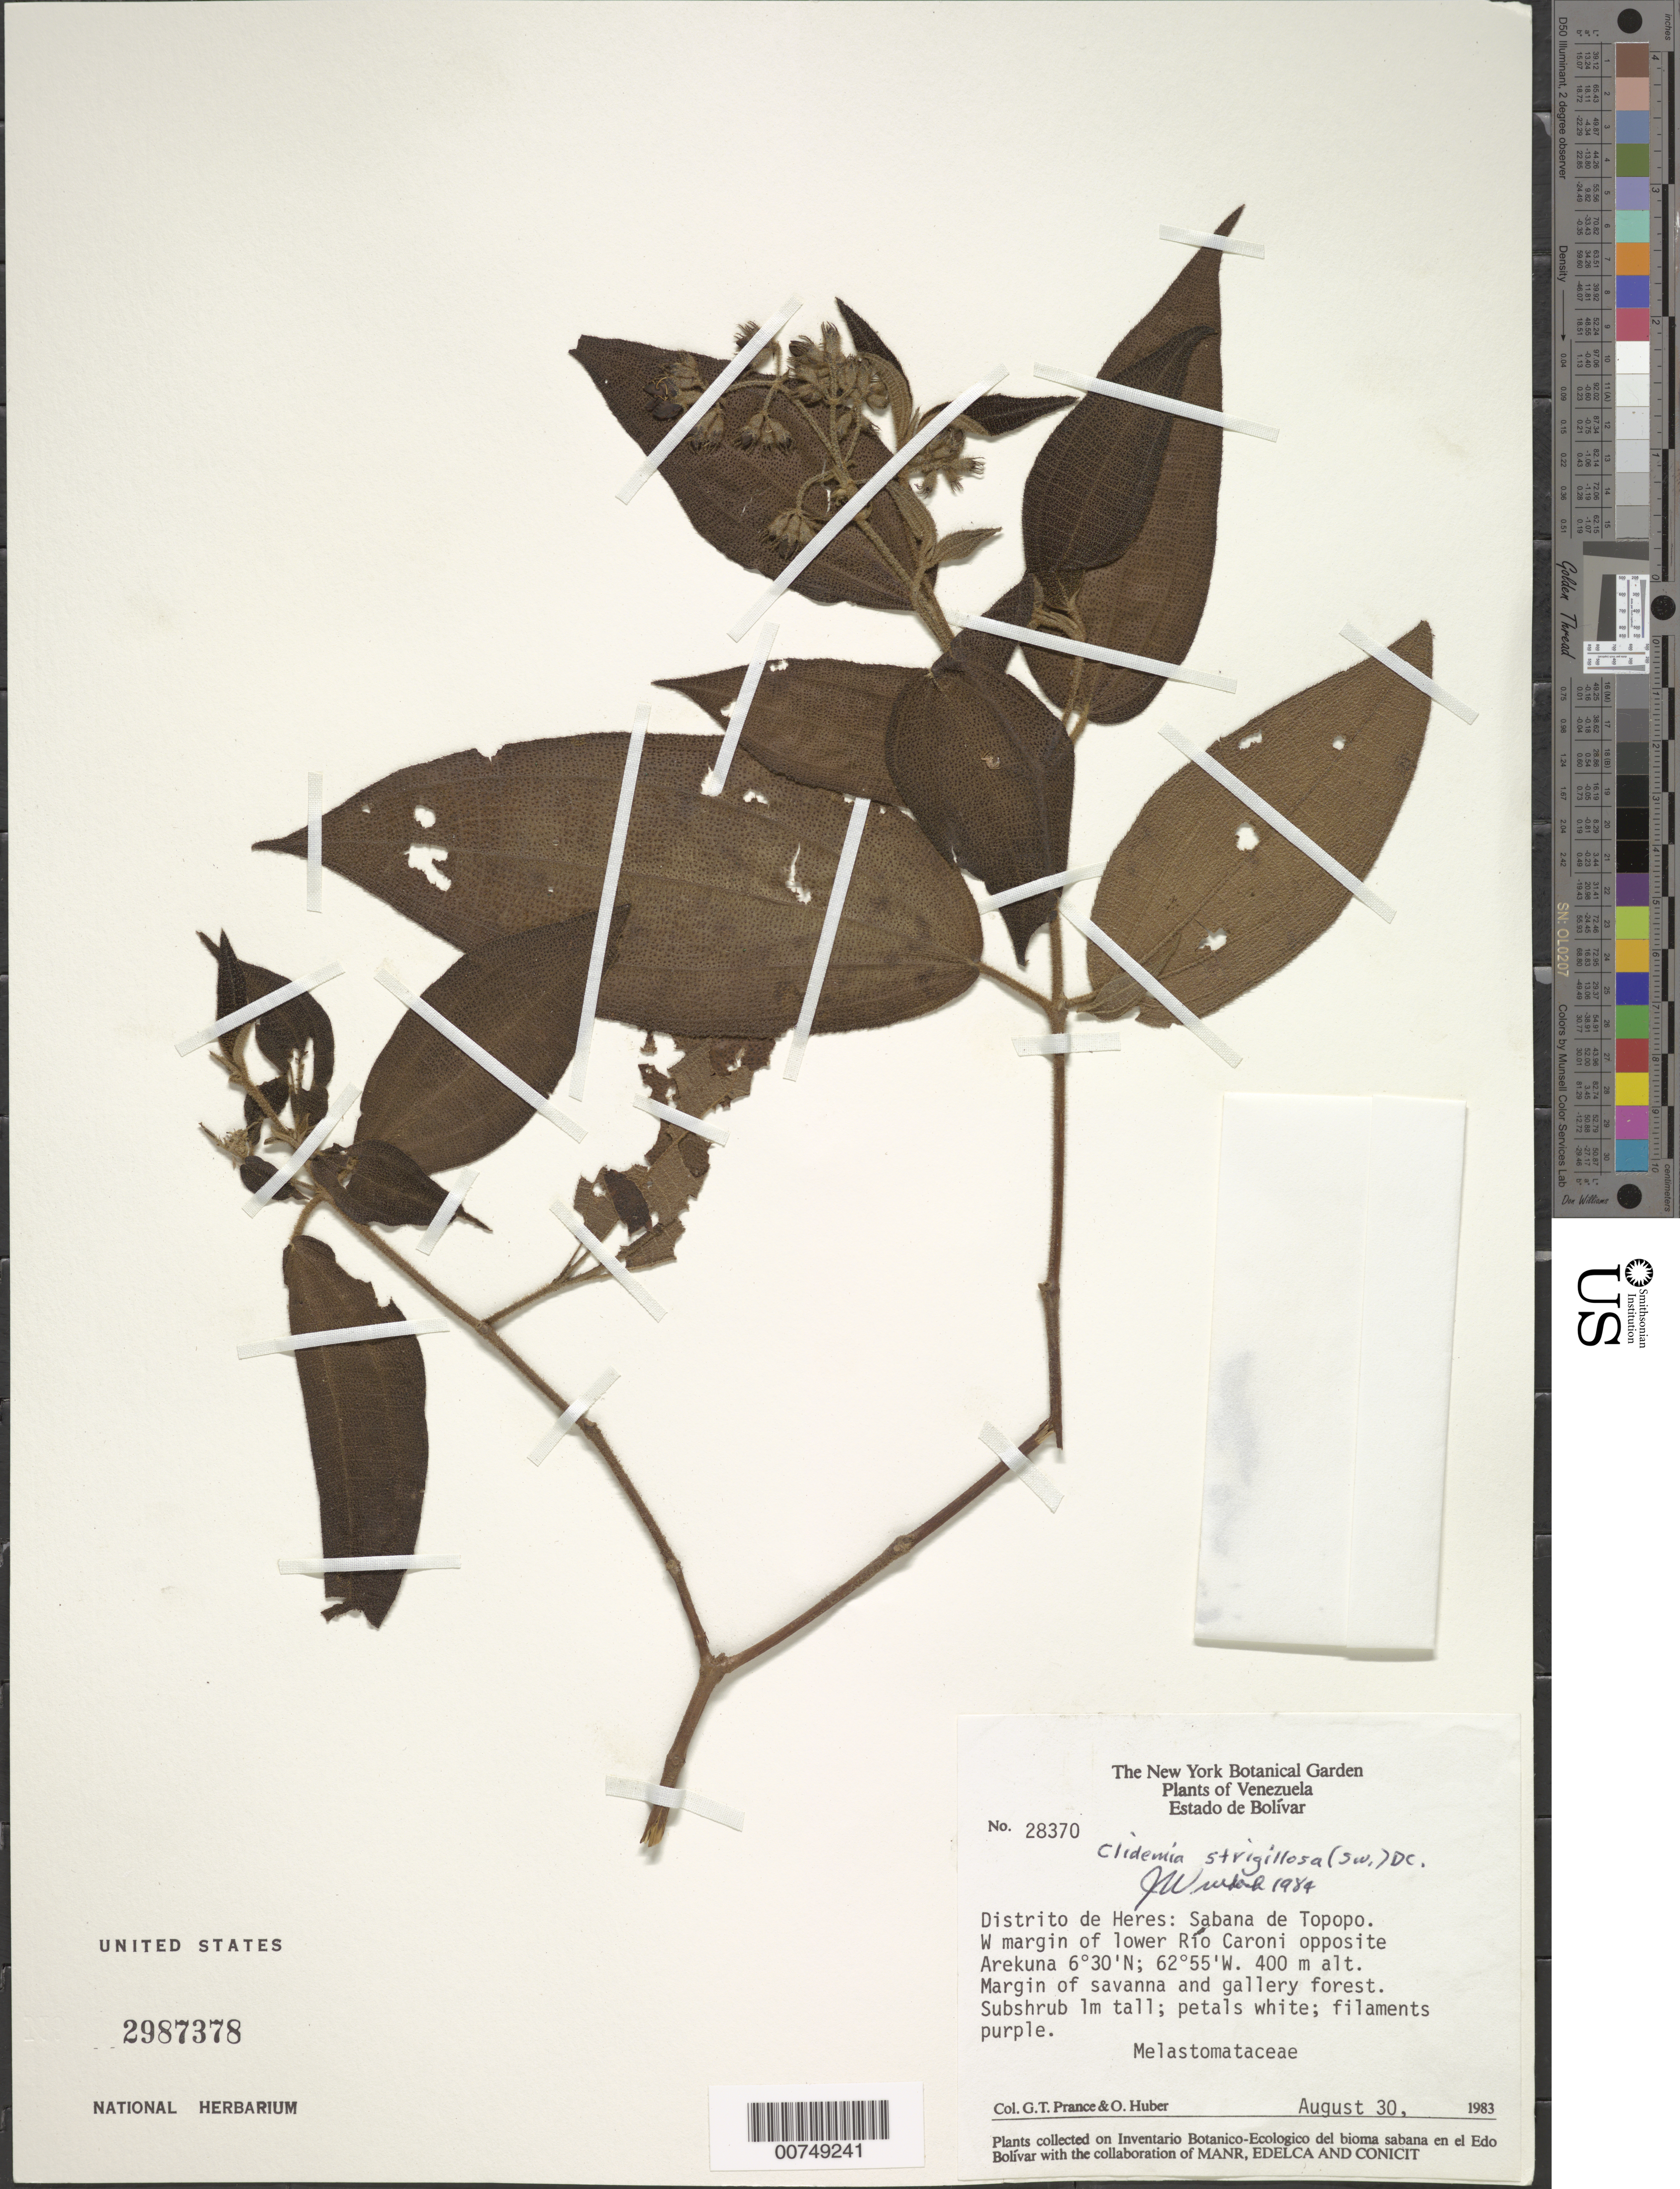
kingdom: Plantae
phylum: Tracheophyta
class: Magnoliopsida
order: Myrtales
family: Melastomataceae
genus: Clidemia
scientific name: Clidemia strigillosa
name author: (Sw.) DC.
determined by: Wurdack, John J., (US), US (UNITED STATES)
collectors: G. T. Prance & O. Huber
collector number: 28370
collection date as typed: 30-Aug-83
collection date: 1983-08-30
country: Venezuela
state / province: Bolívar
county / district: Heres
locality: Sabana de Topopo, W margin of lower Río Caroní, opposite Arekuna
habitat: Margin of savanna and gallery forest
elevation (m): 400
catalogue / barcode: US 2987378